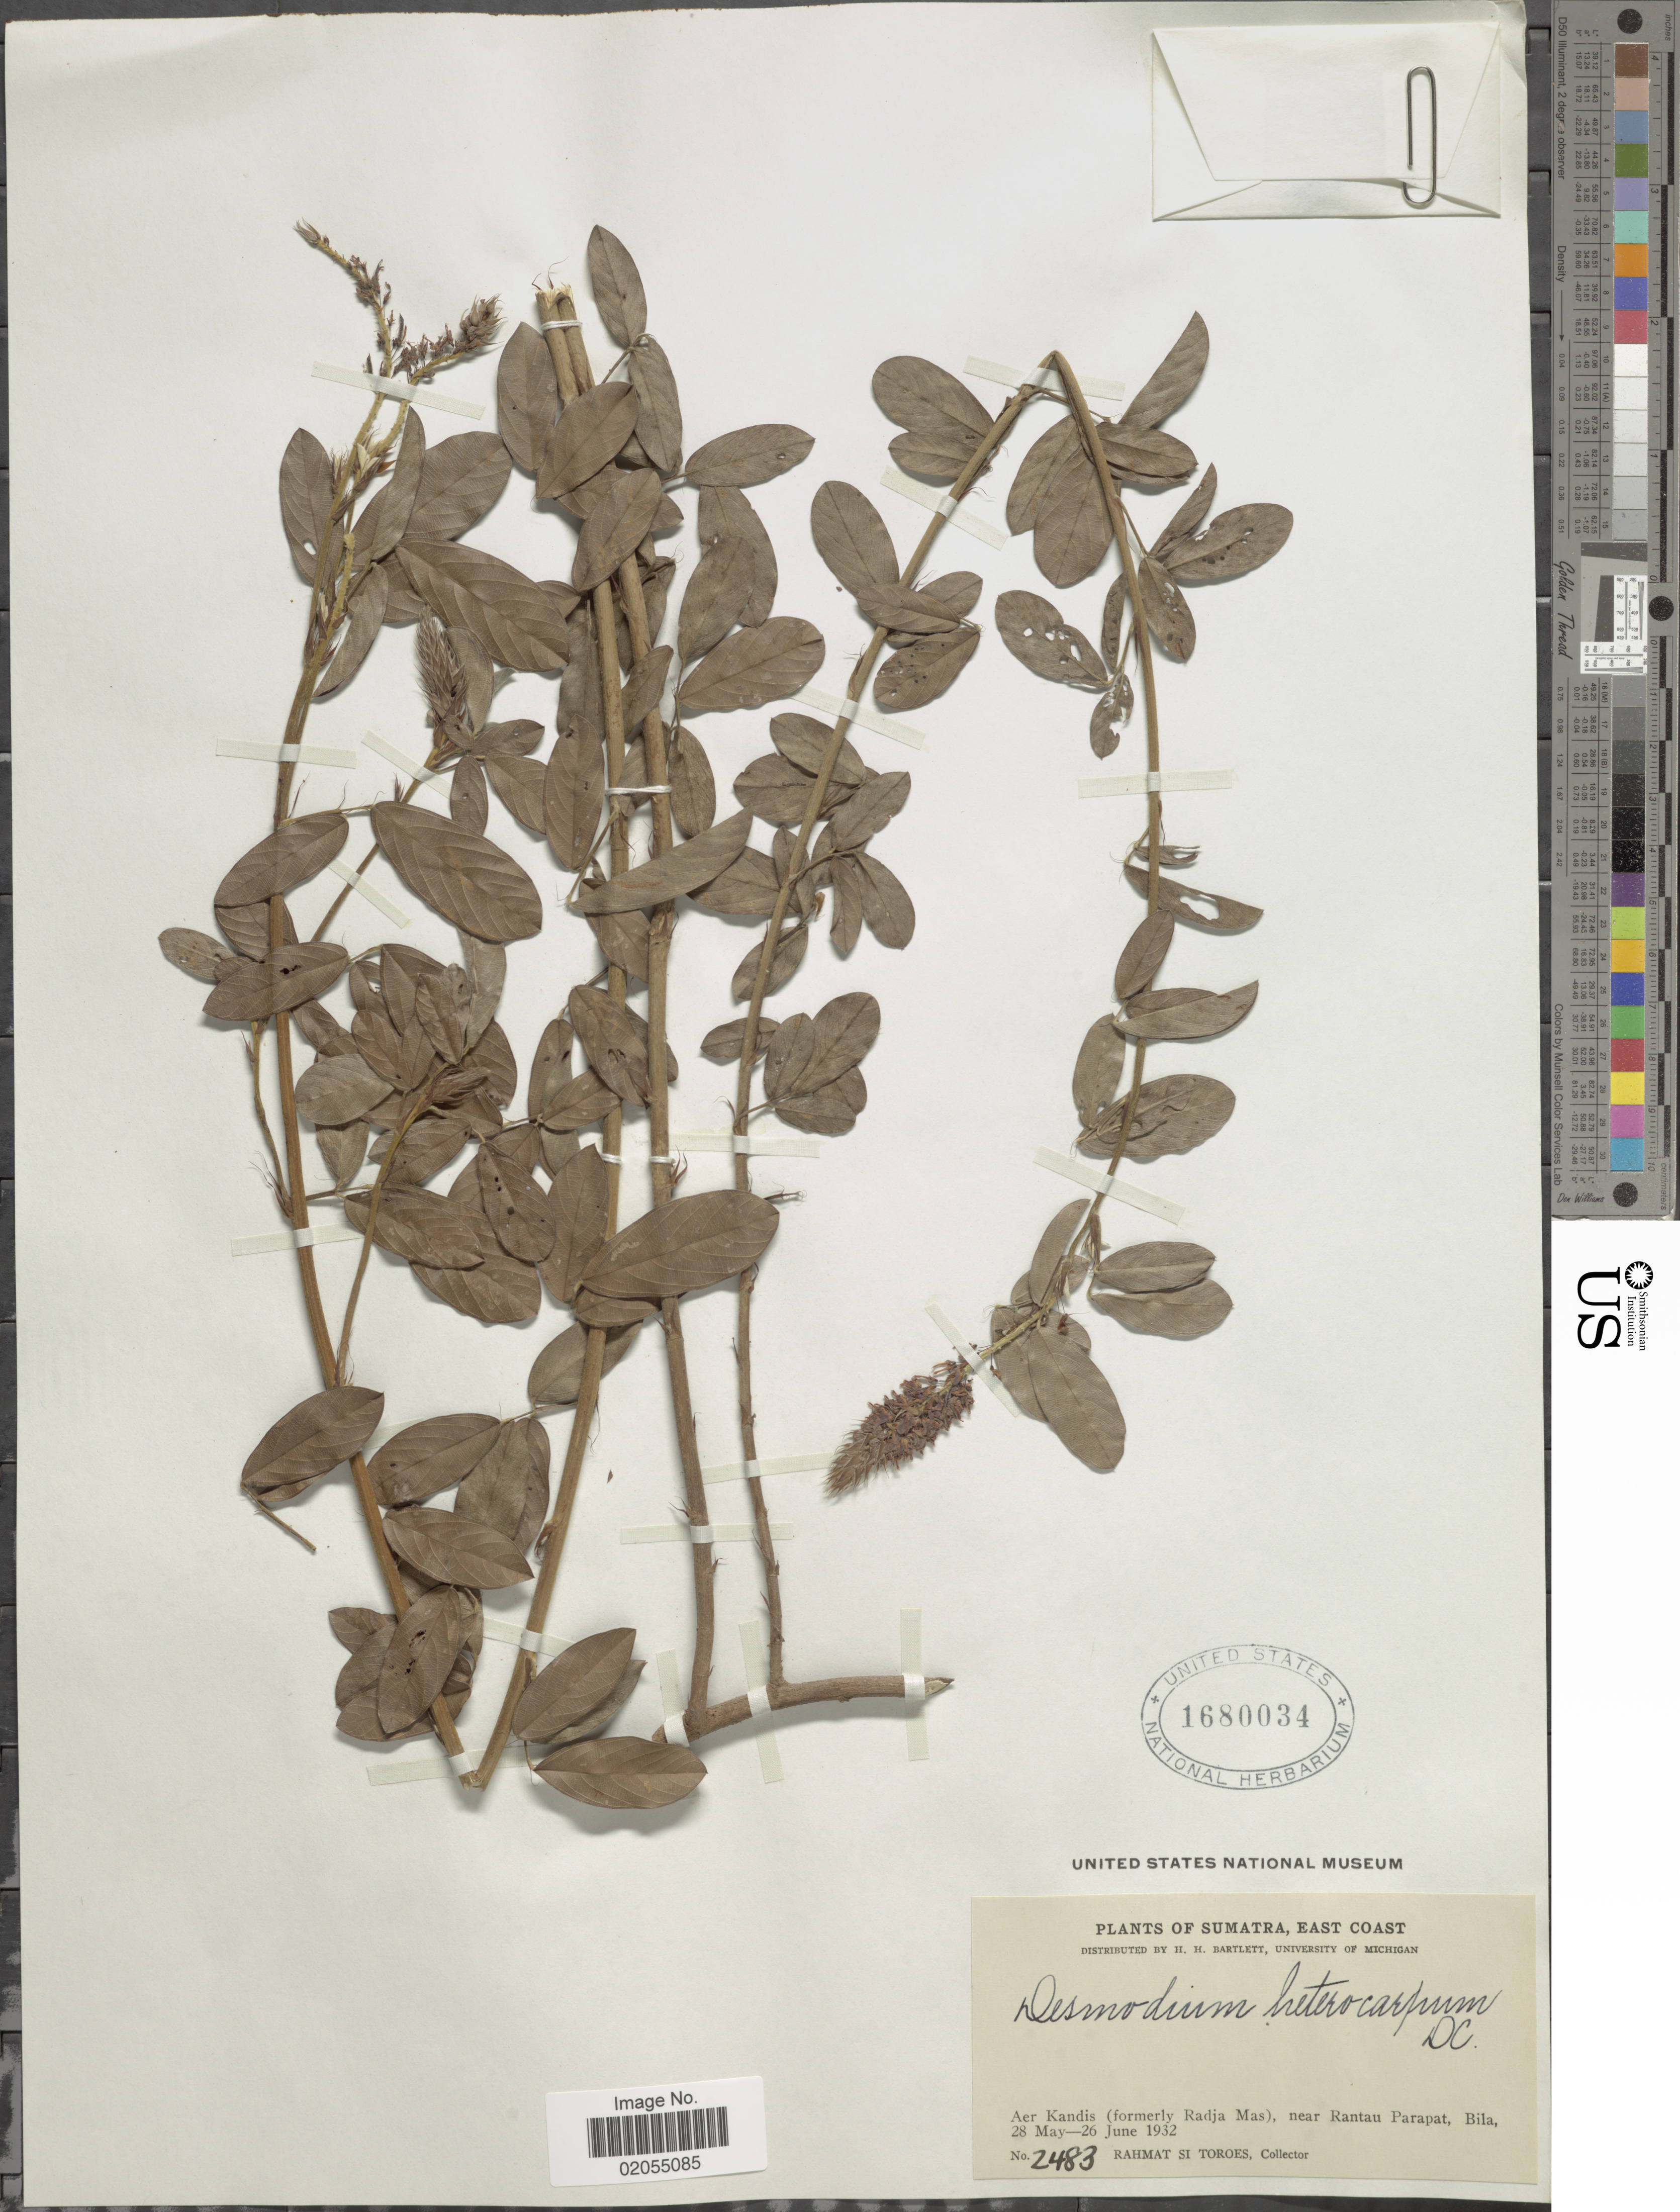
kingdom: Plantae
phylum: Tracheophyta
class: Magnoliopsida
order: Fabales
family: Fabaceae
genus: Grona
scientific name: Grona heterocarpos var. strigosa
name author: (Meeuwen) H. Ohashi & K. Ohashi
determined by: Strong, Mark T., (BOT), Smithsonian Institution - National Museum of Natural History (UNITED STATES)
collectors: Rahmat Si Boeea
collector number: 2483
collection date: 1932-05-28/1932-06-26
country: Indonesia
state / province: Sumatra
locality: Sumatra, East Coast. Aer Kandis (formerly Radja Mas), near Rantau Parapat, Bila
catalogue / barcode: US 1680034